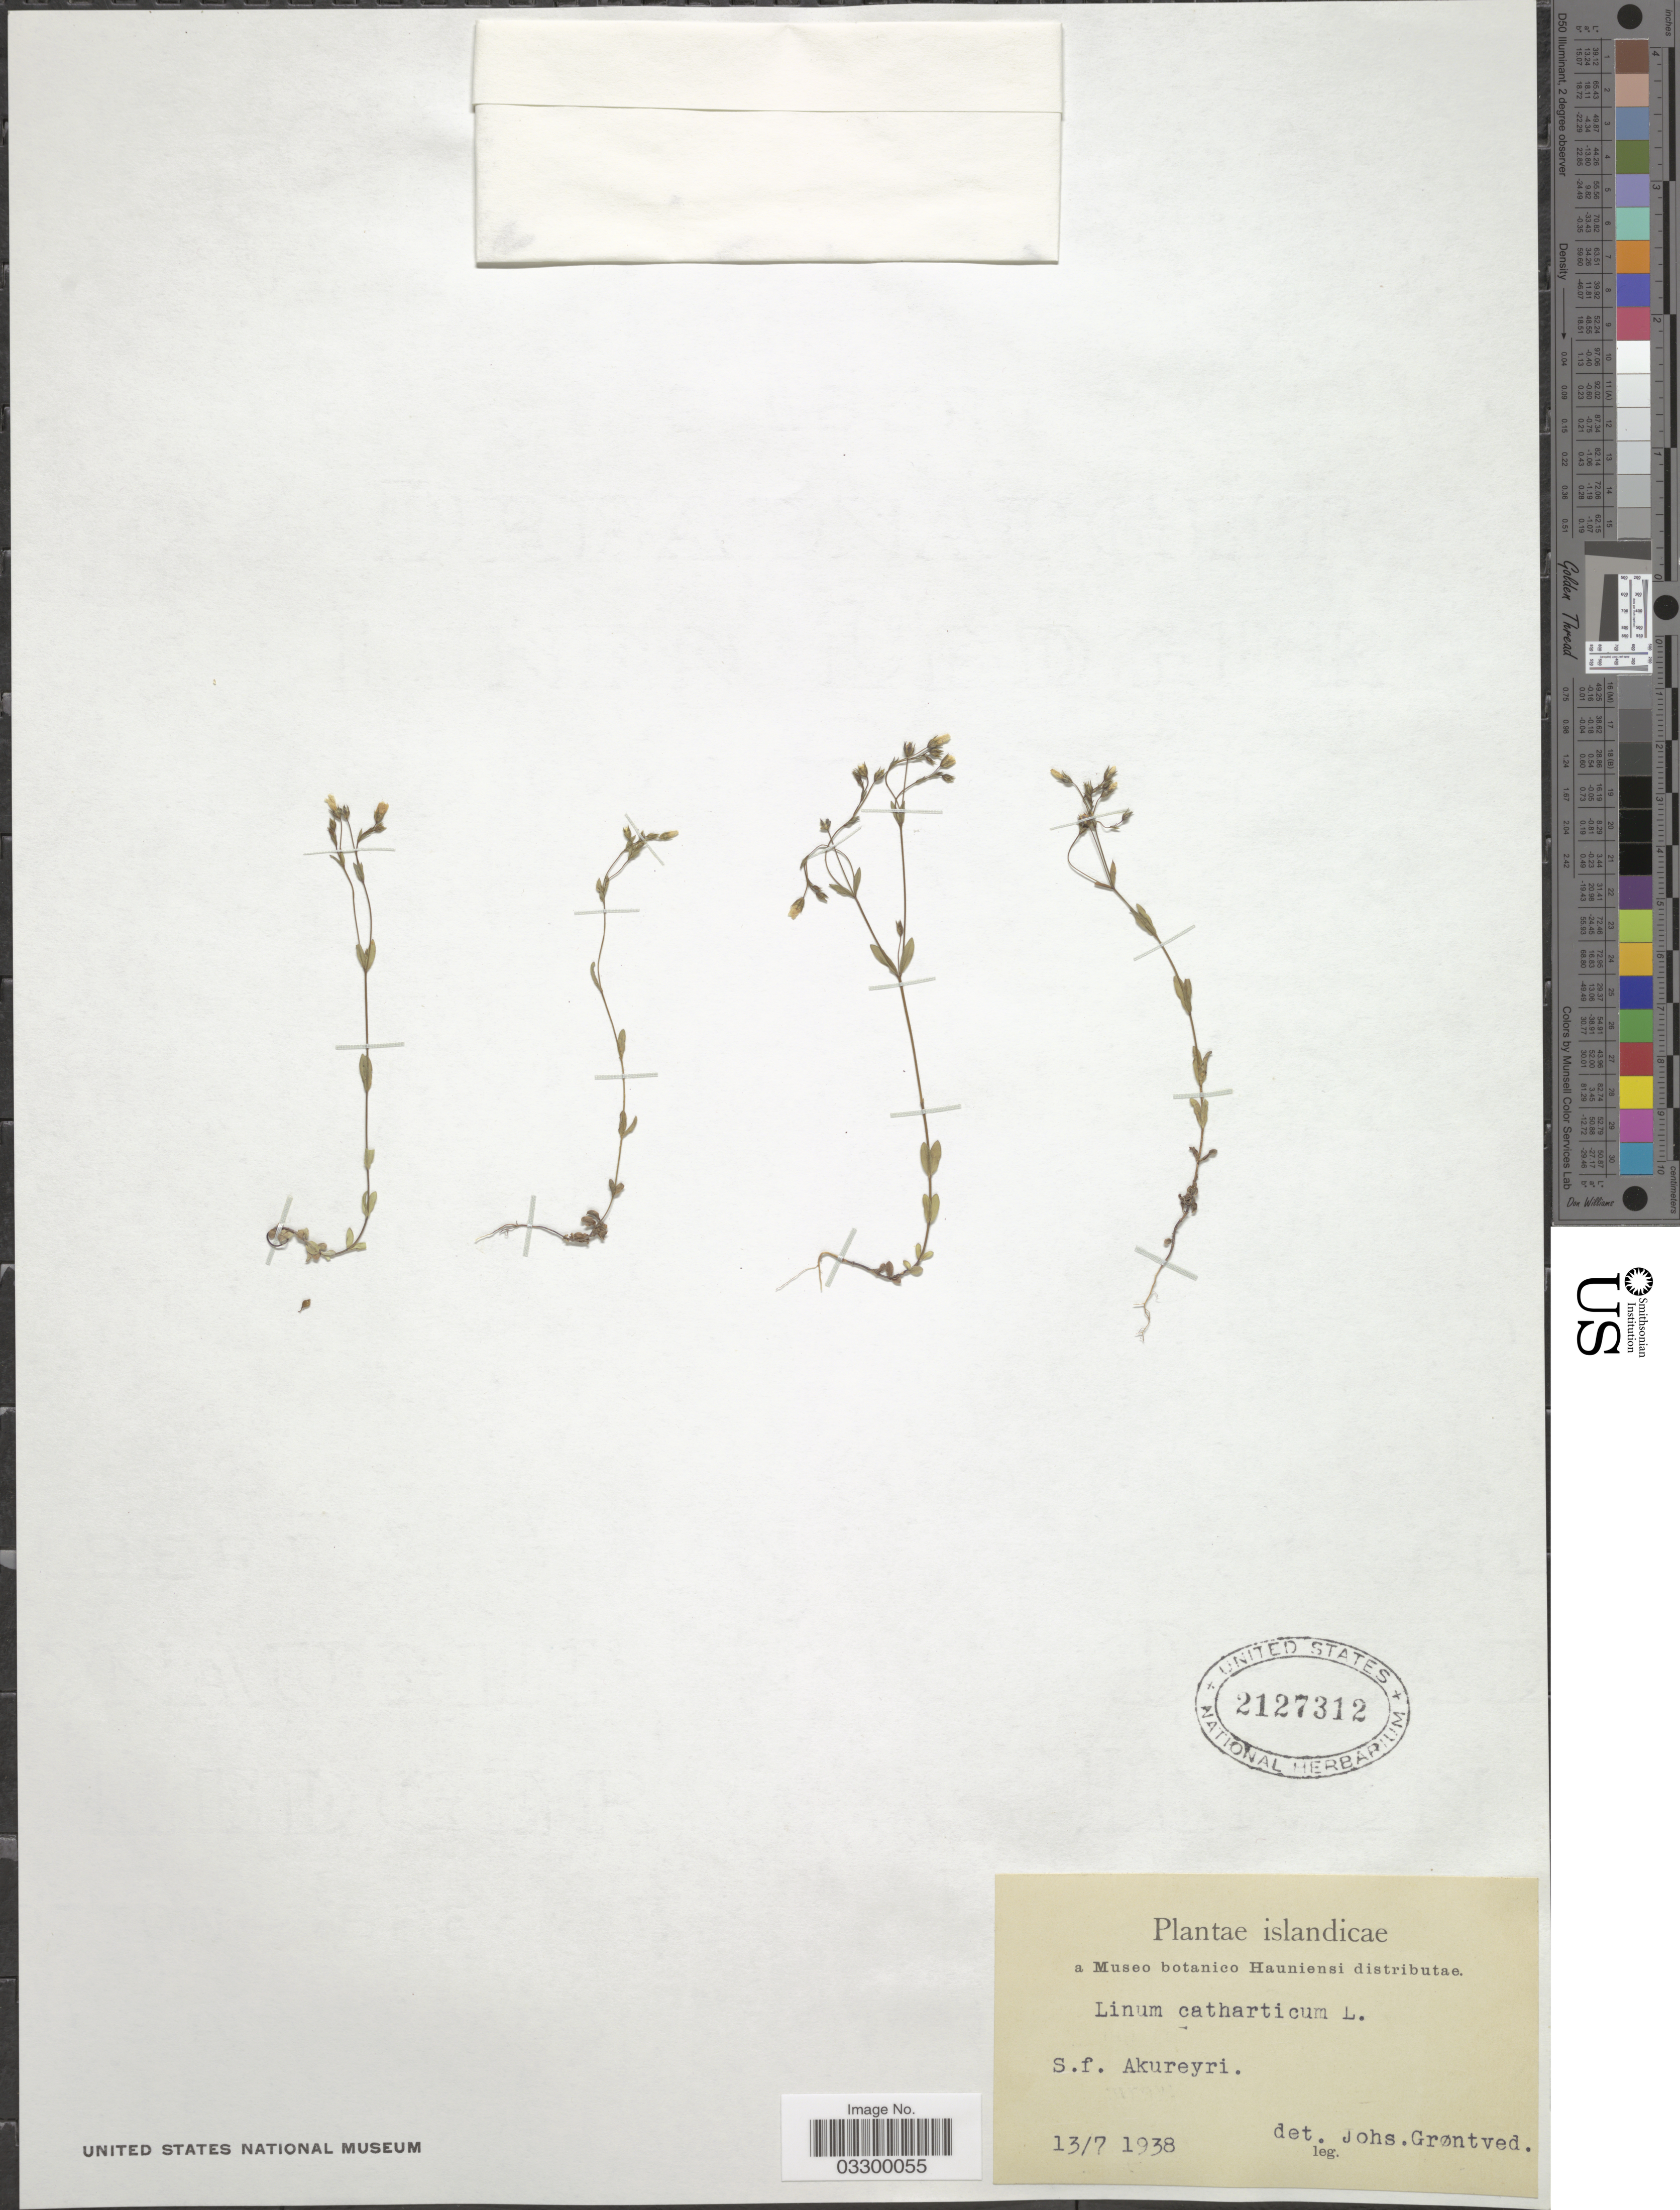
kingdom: Plantae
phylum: Tracheophyta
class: Magnoliopsida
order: Malpighiales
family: Linaceae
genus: Linum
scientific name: Linum catharticum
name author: L.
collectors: J. Gröntved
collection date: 1938-07-13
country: Iceland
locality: Islandicae. S.f. Akureyri.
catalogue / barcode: US 2127312